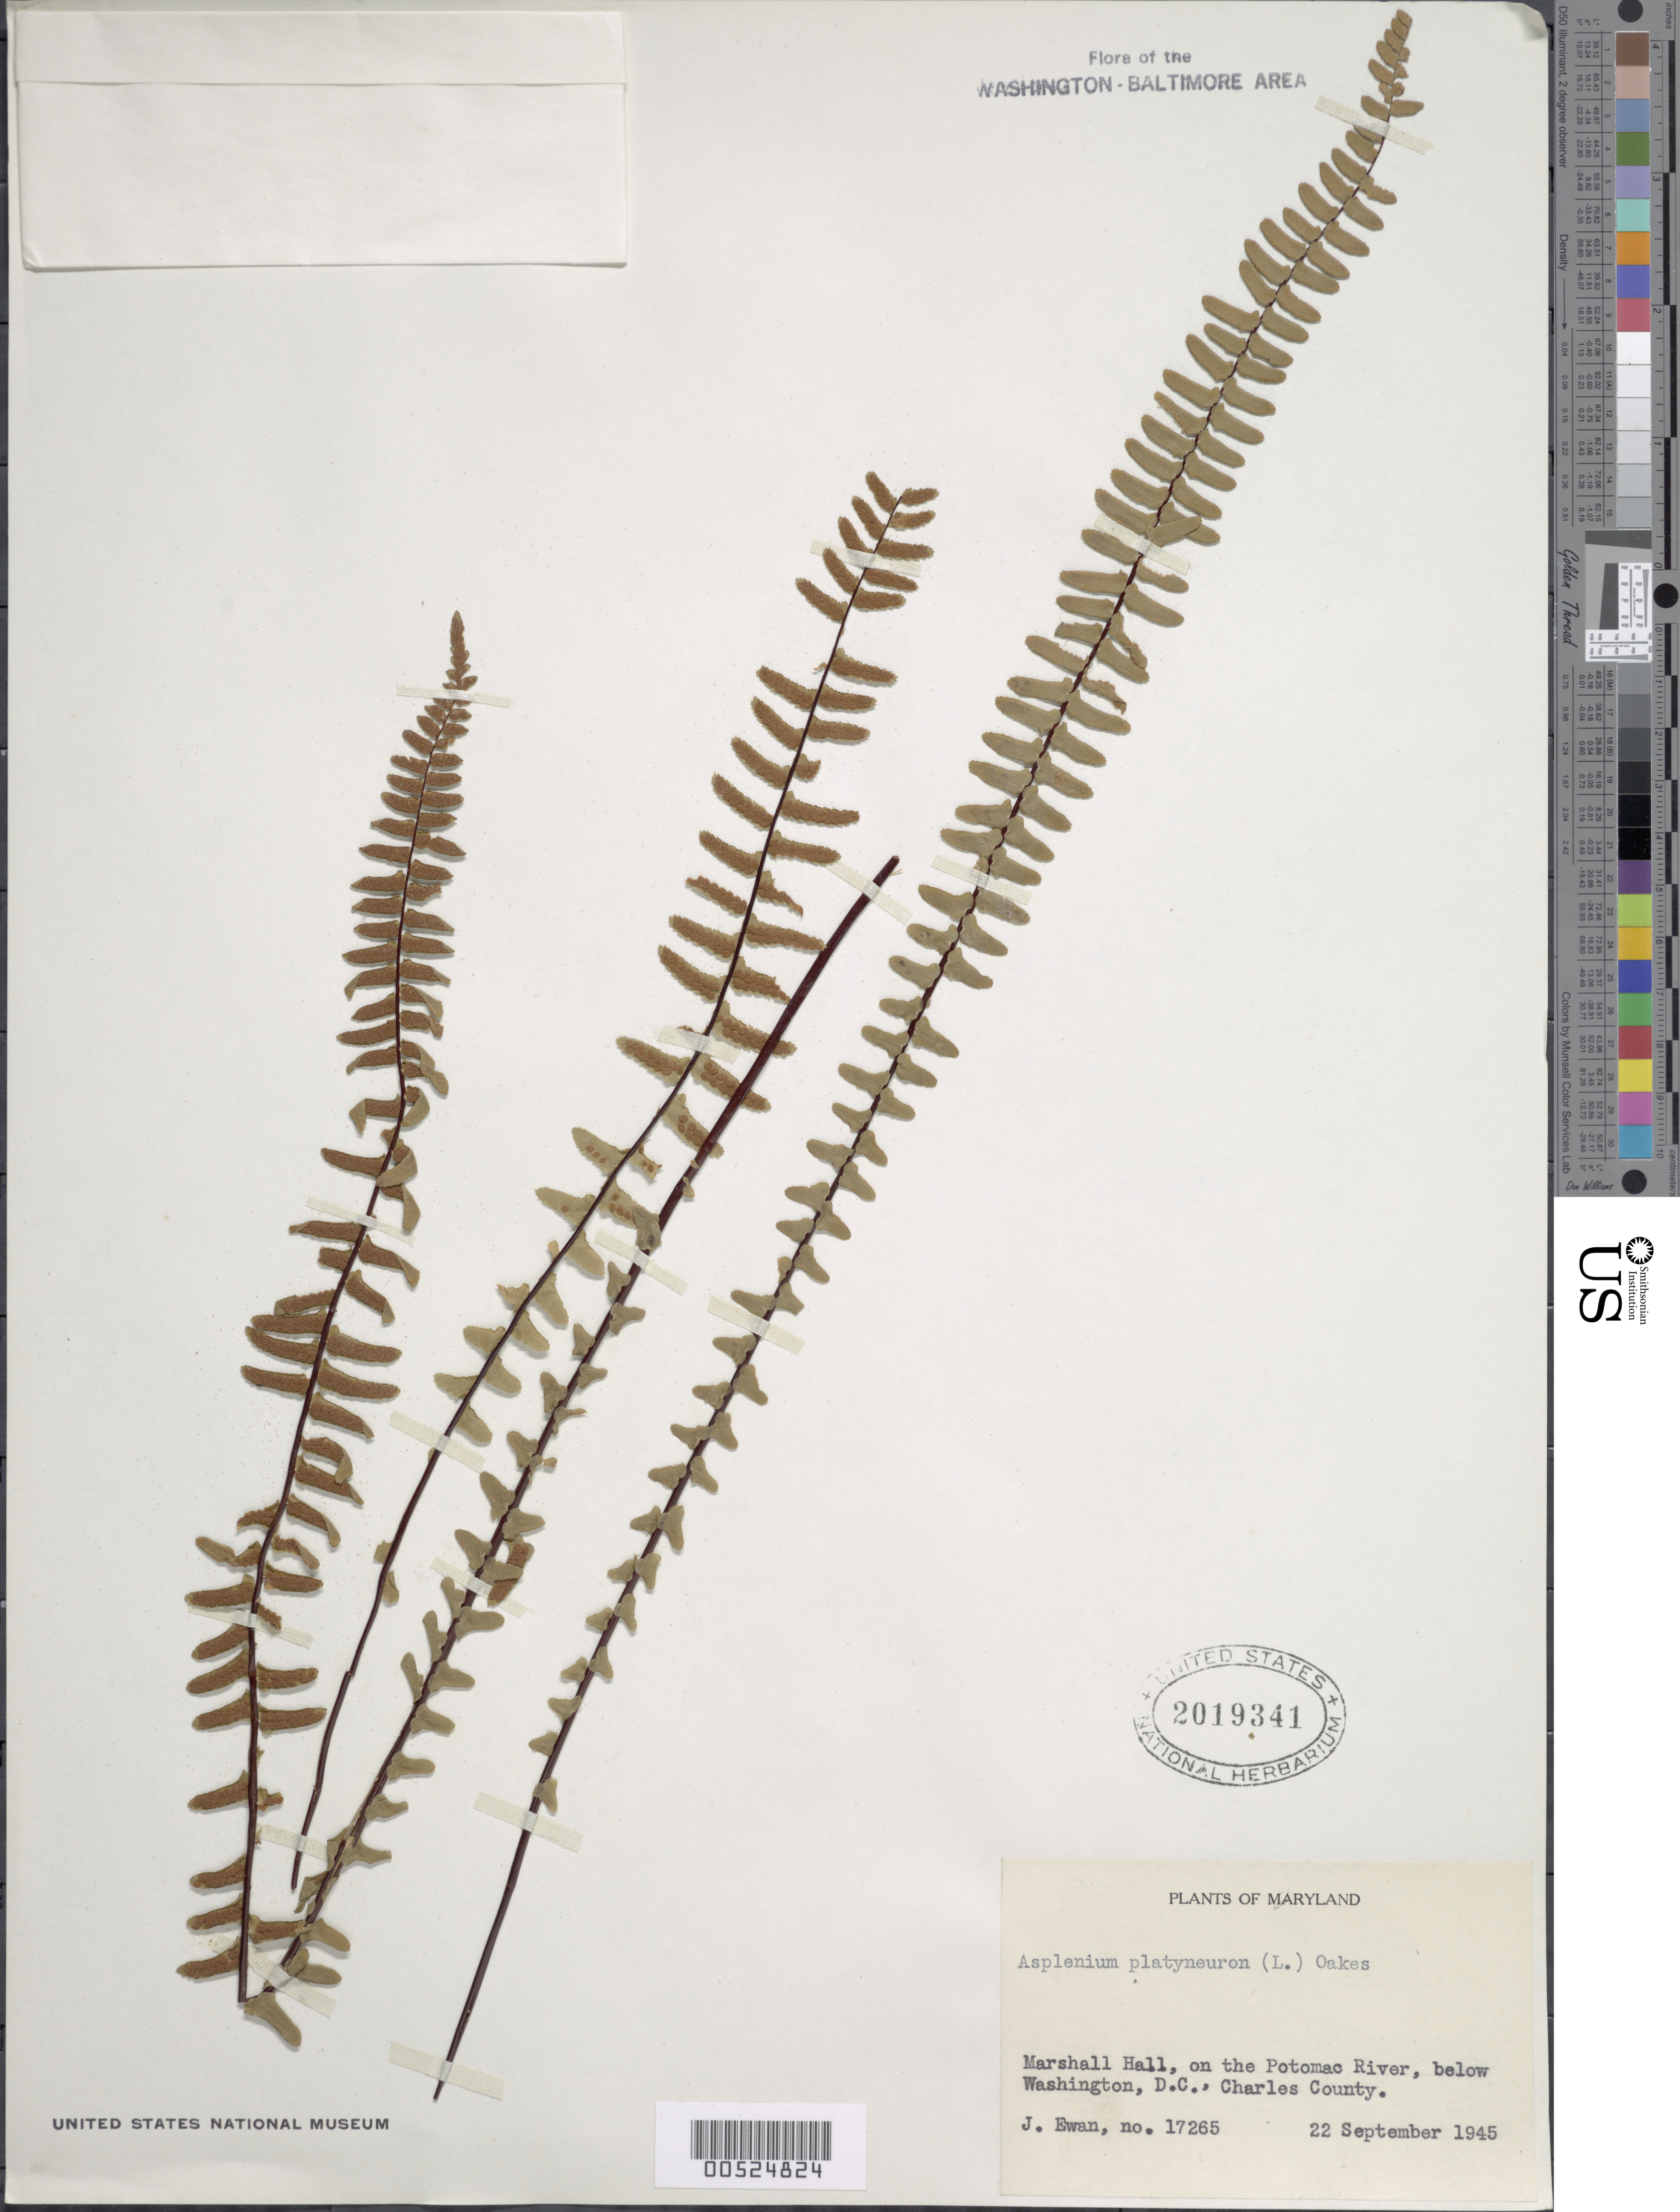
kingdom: Plantae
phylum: Tracheophyta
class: Polypodiopsida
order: Polypodiales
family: Aspleniaceae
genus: Asplenium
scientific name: Asplenium platyneuron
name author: (L.) Britton, Stearns & Poggenb.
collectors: J. A. Ewan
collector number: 17265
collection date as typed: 22 Sep 1945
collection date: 1945-09-22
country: United States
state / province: Maryland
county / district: Charles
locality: Marshall Hall, on the Potomac River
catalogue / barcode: US 2019341